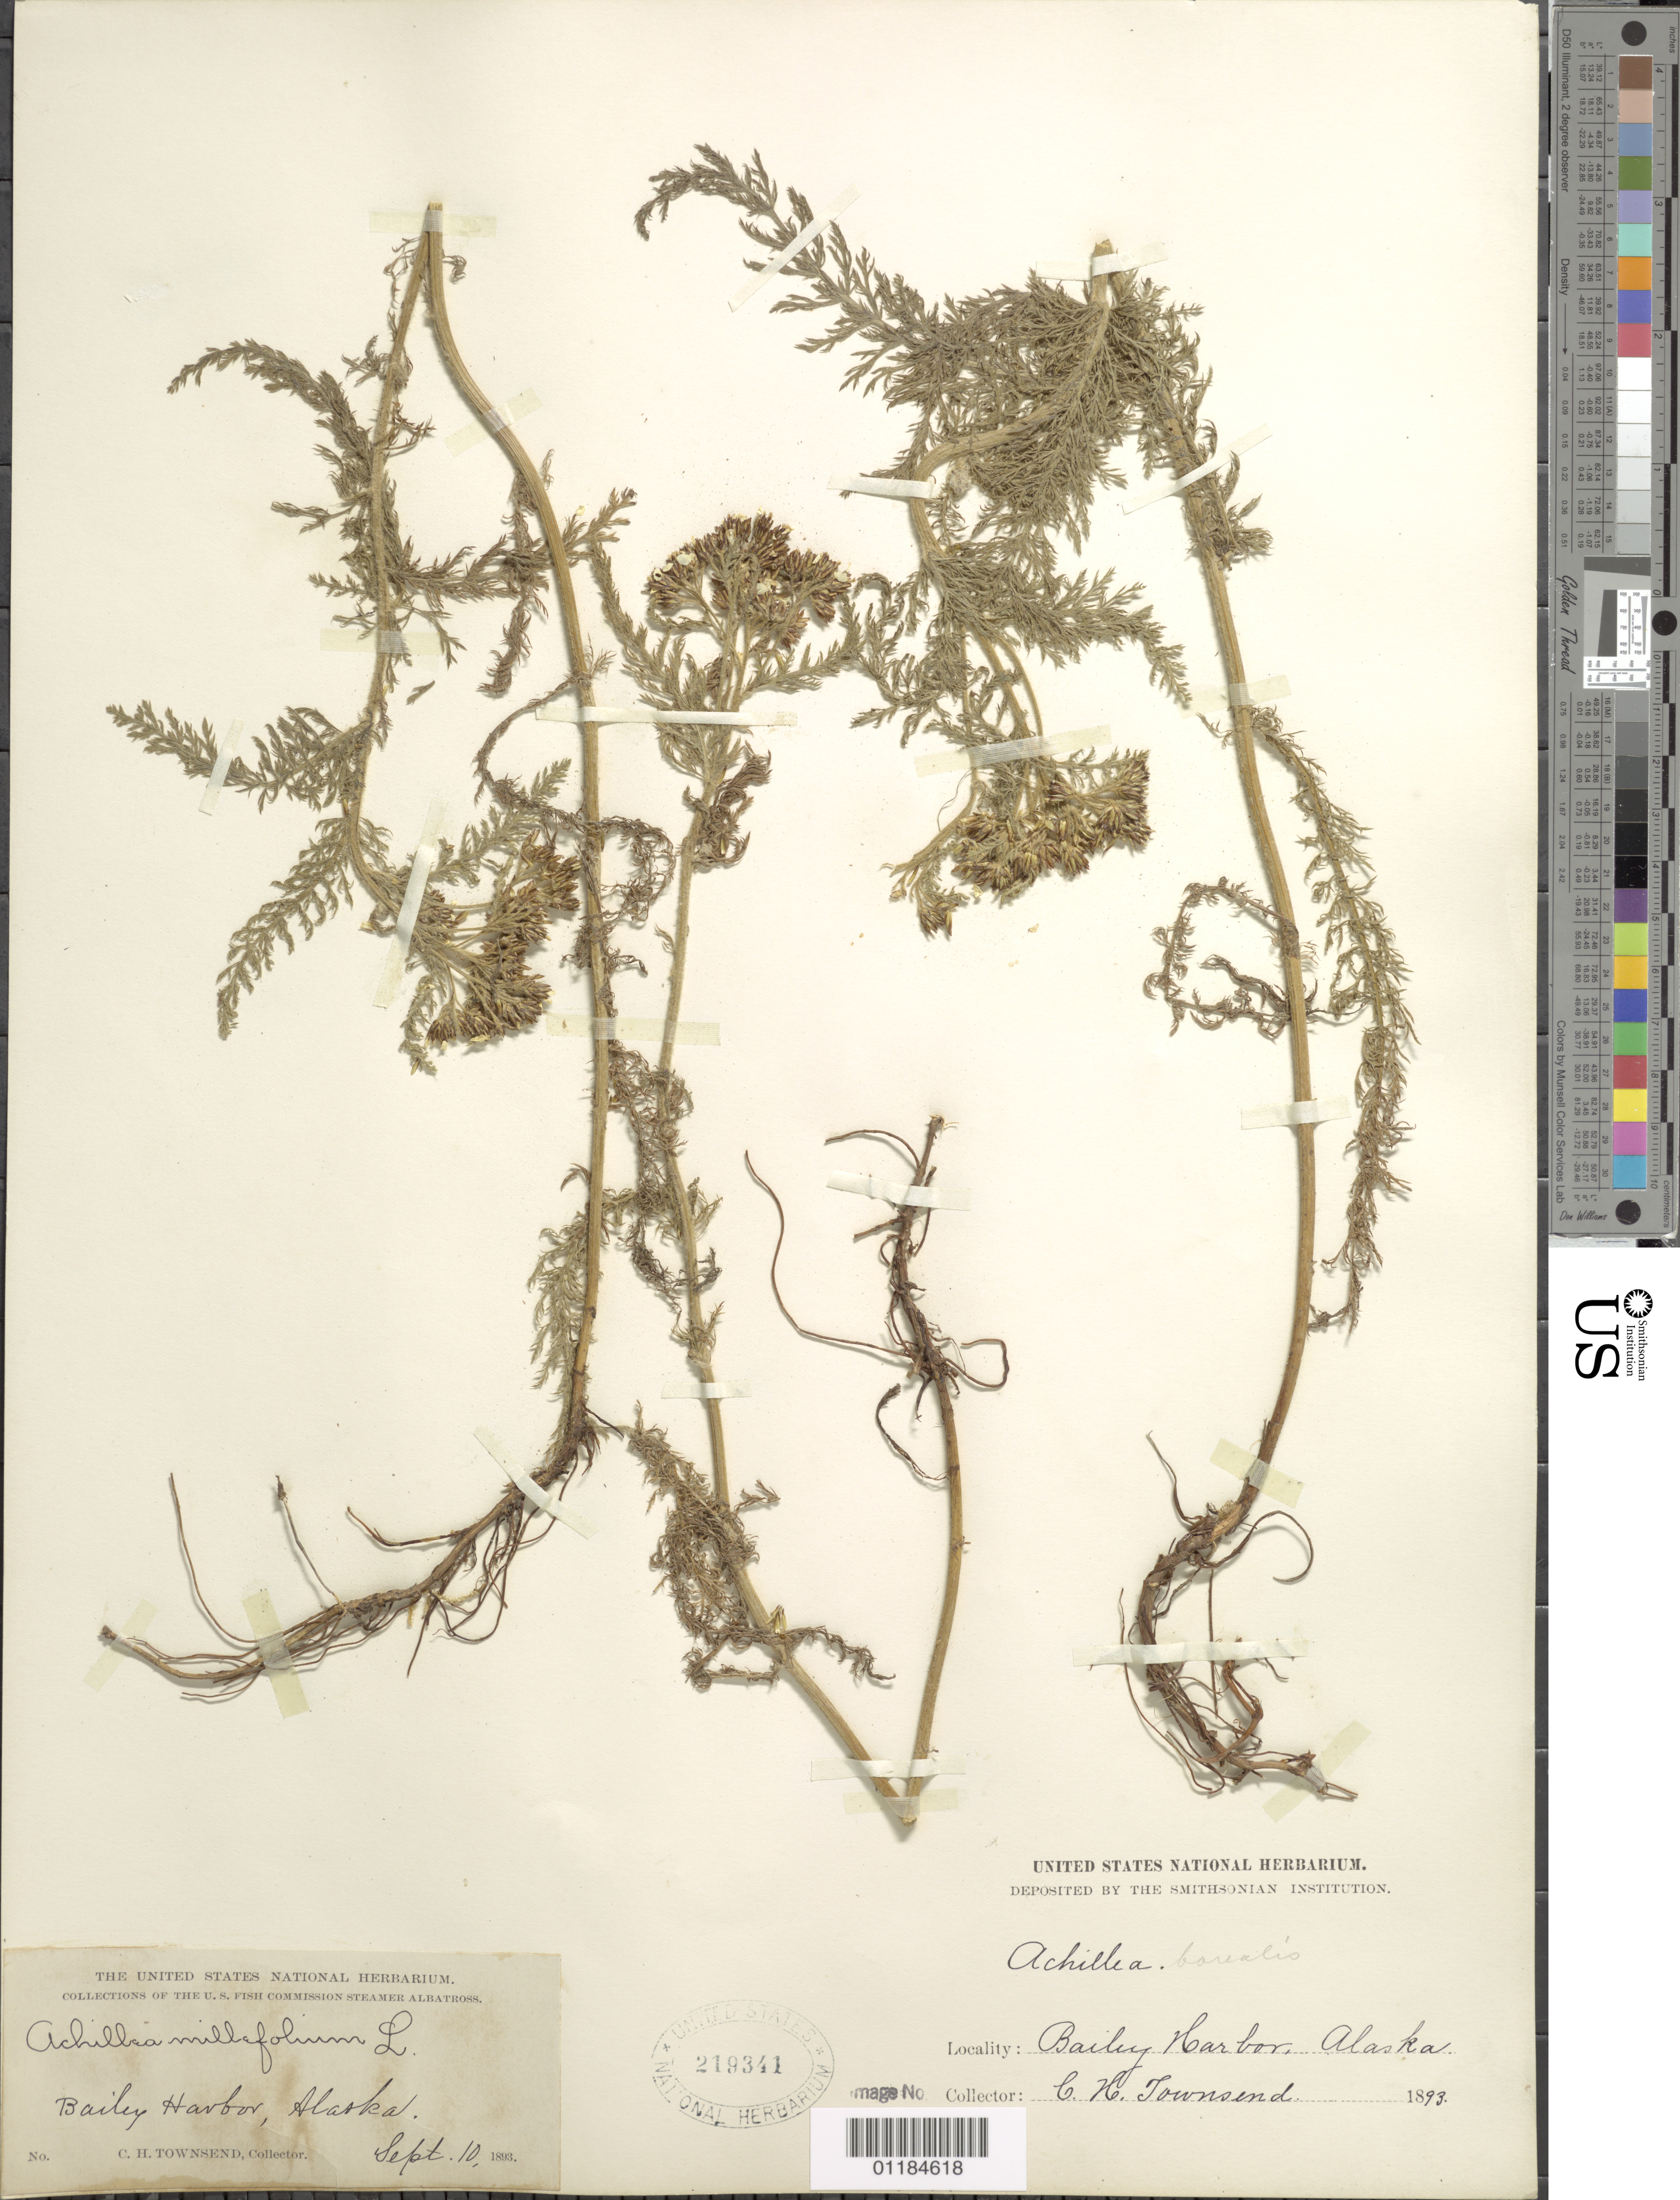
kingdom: Plantae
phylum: Tracheophyta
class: Magnoliopsida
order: Asterales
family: Asteraceae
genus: Achillea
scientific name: Achillea borealis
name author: Bong.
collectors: C. H. Townsend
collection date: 1893-09-10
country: United States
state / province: Alaska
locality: Baily Harbor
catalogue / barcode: US 219341